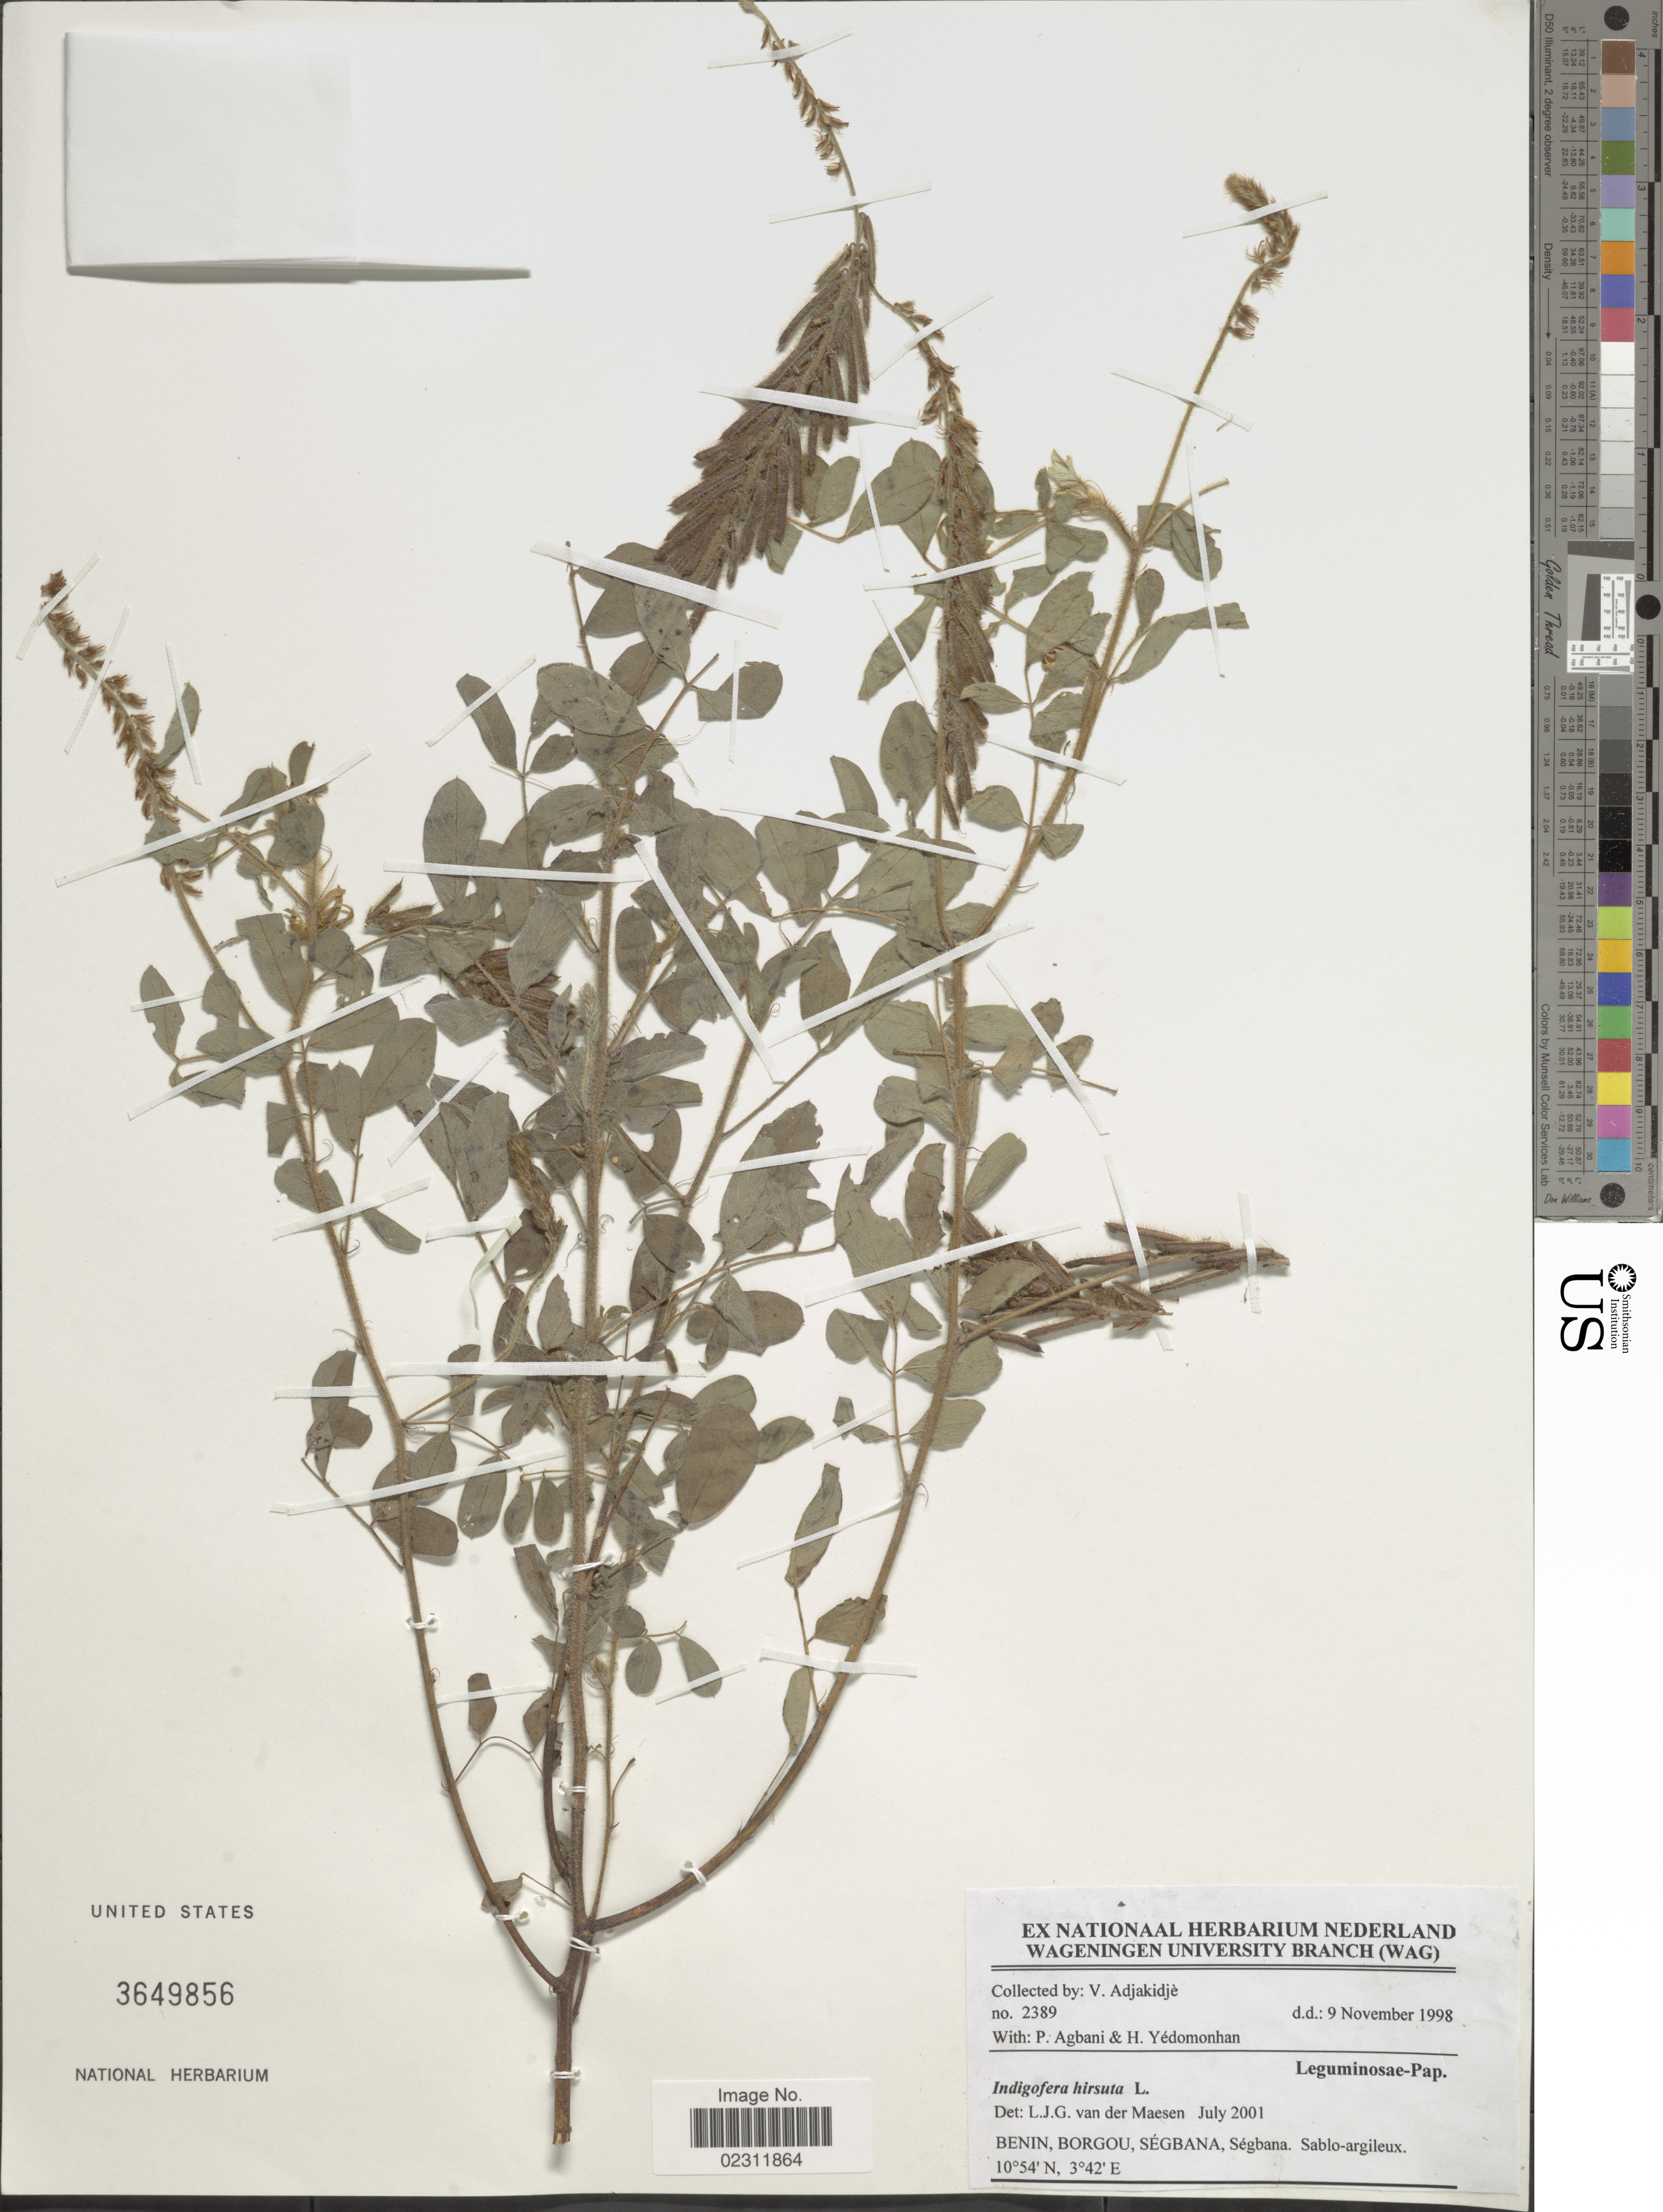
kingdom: Plantae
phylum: Tracheophyta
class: Magnoliopsida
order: Fabales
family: Fabaceae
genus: Indigofera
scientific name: Indigofera hirsuta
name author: L.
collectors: V. Adjakidjè, P. Agbani & H. Yedomonhan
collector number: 2389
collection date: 1998-11-09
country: Benin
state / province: Borgou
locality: Segbana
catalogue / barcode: US 3649856